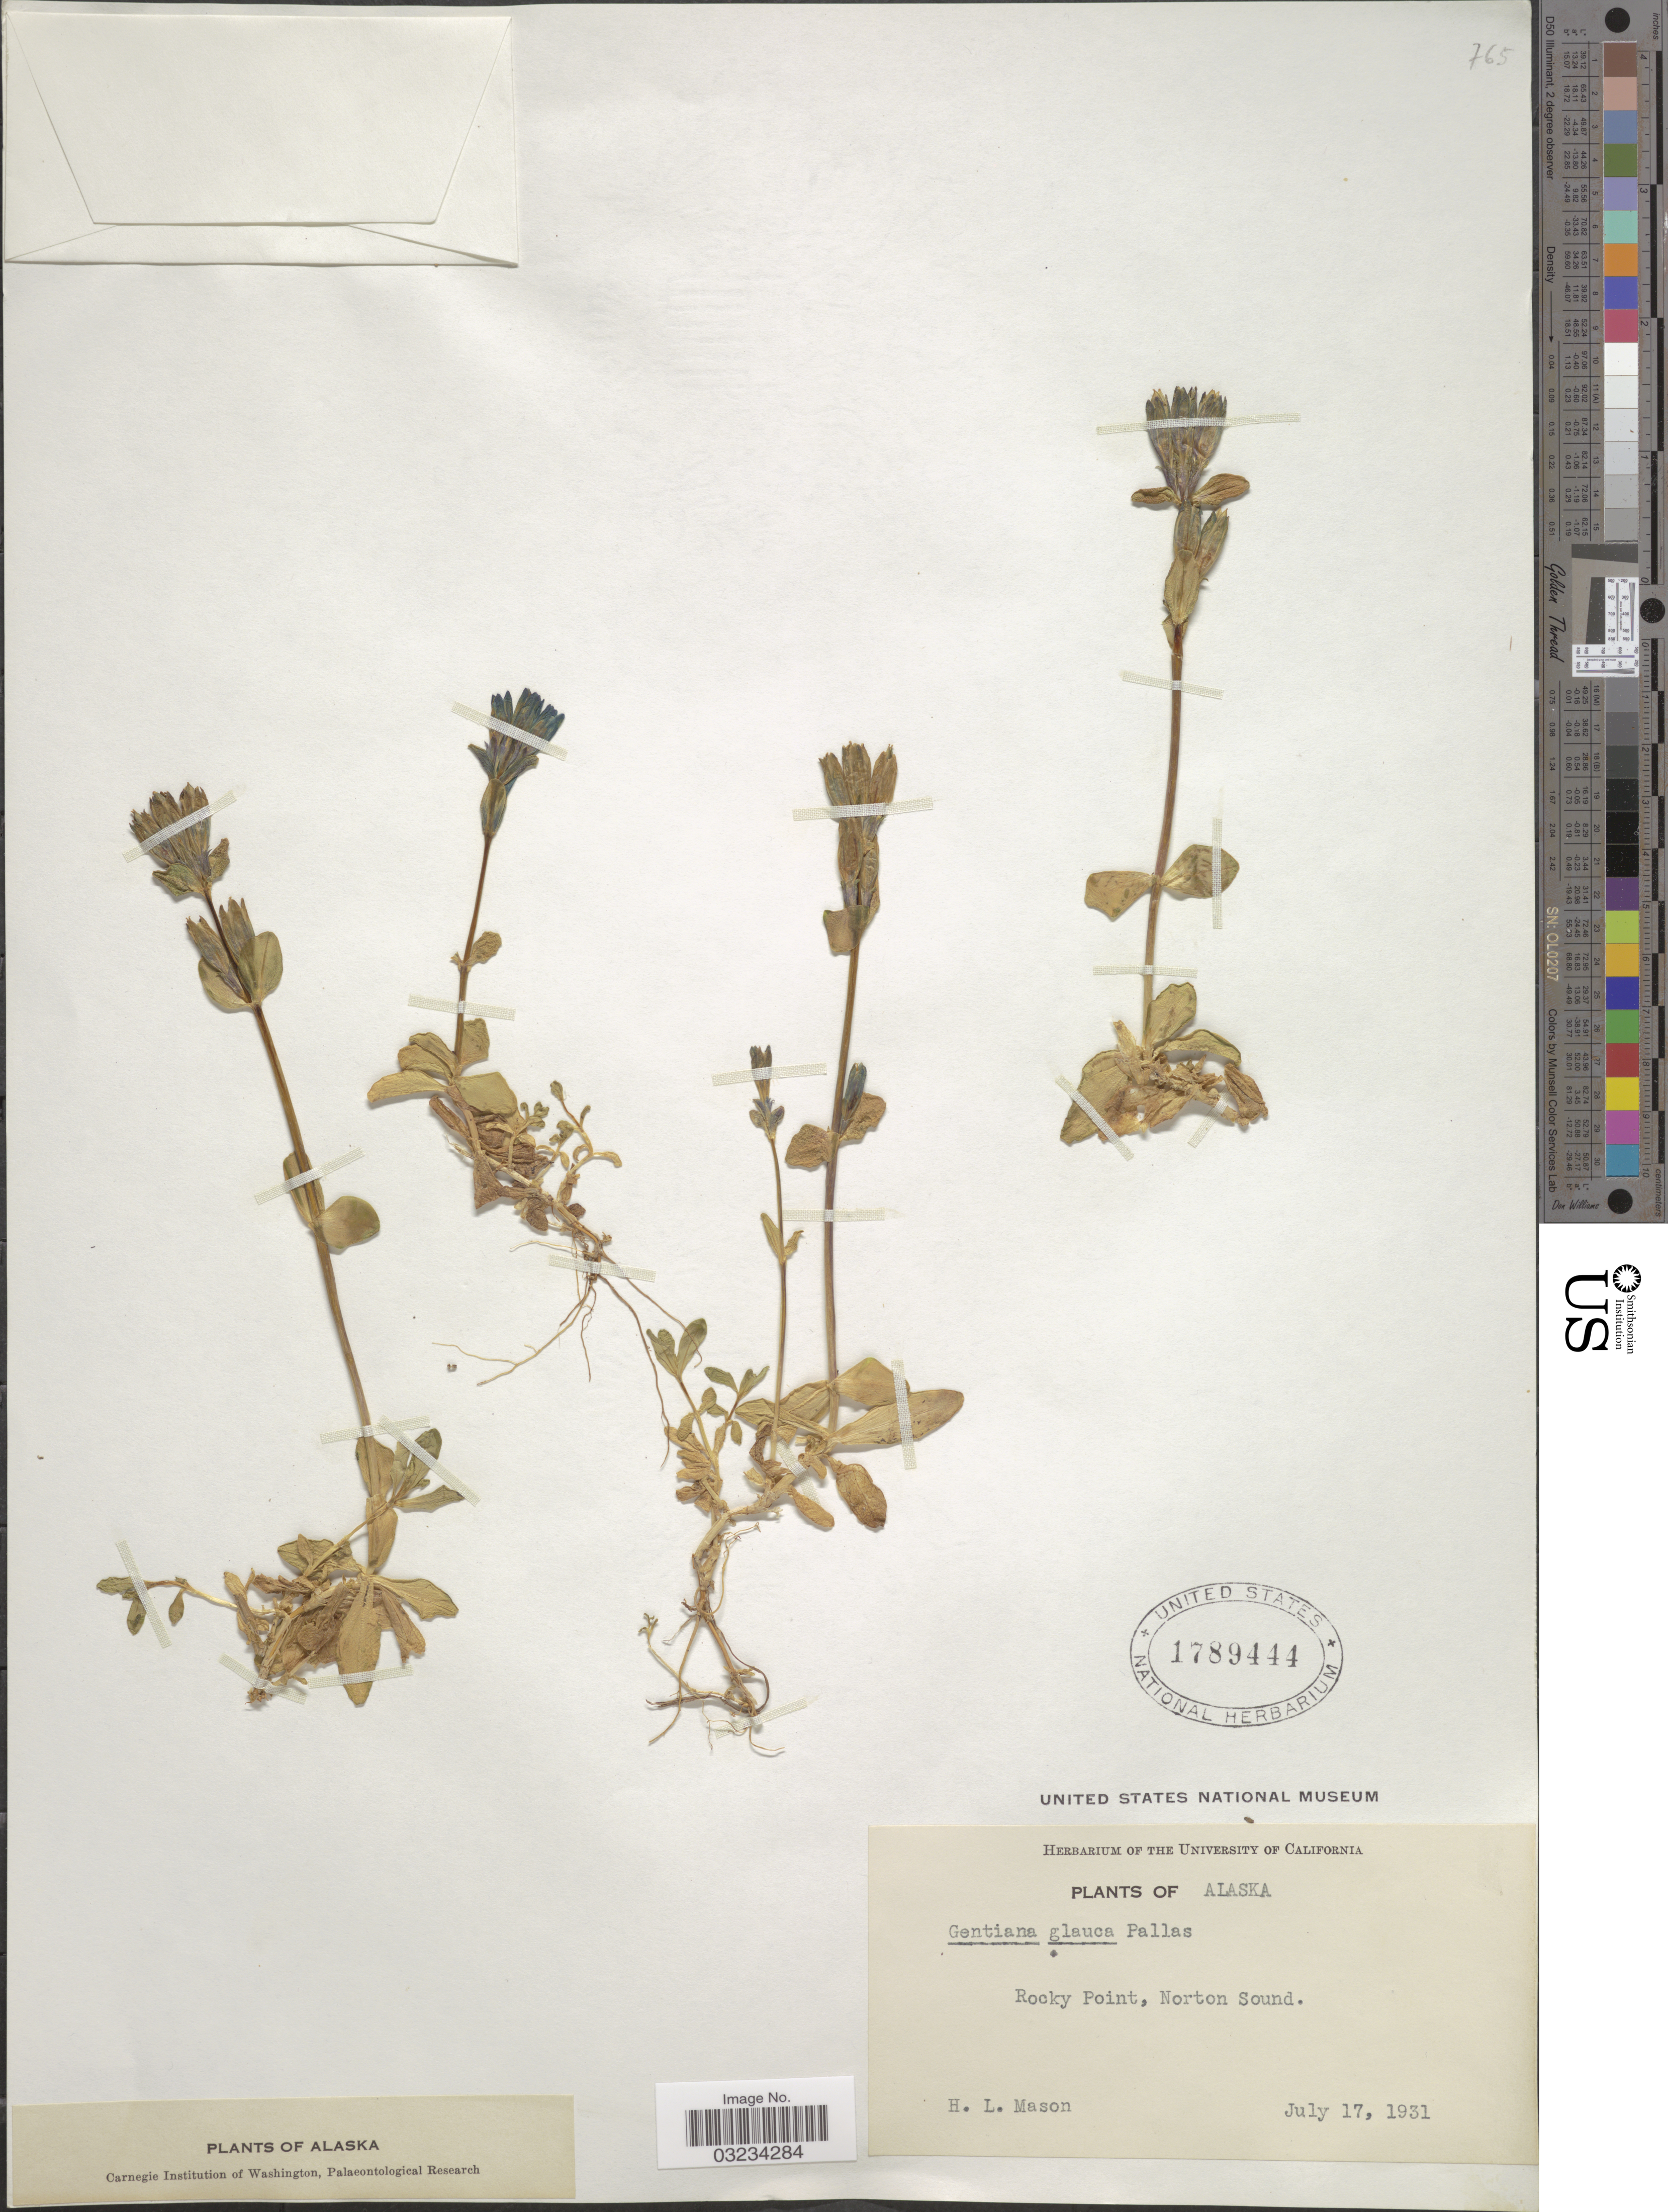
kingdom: Plantae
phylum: Tracheophyta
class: Magnoliopsida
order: Gentianales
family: Gentianaceae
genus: Gentiana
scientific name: Gentiana glauca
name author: Pall.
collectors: H. L. Mason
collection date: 1931-07-17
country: United States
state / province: Alaska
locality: Rocky Point, Norton Sound.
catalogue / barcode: US 1789444